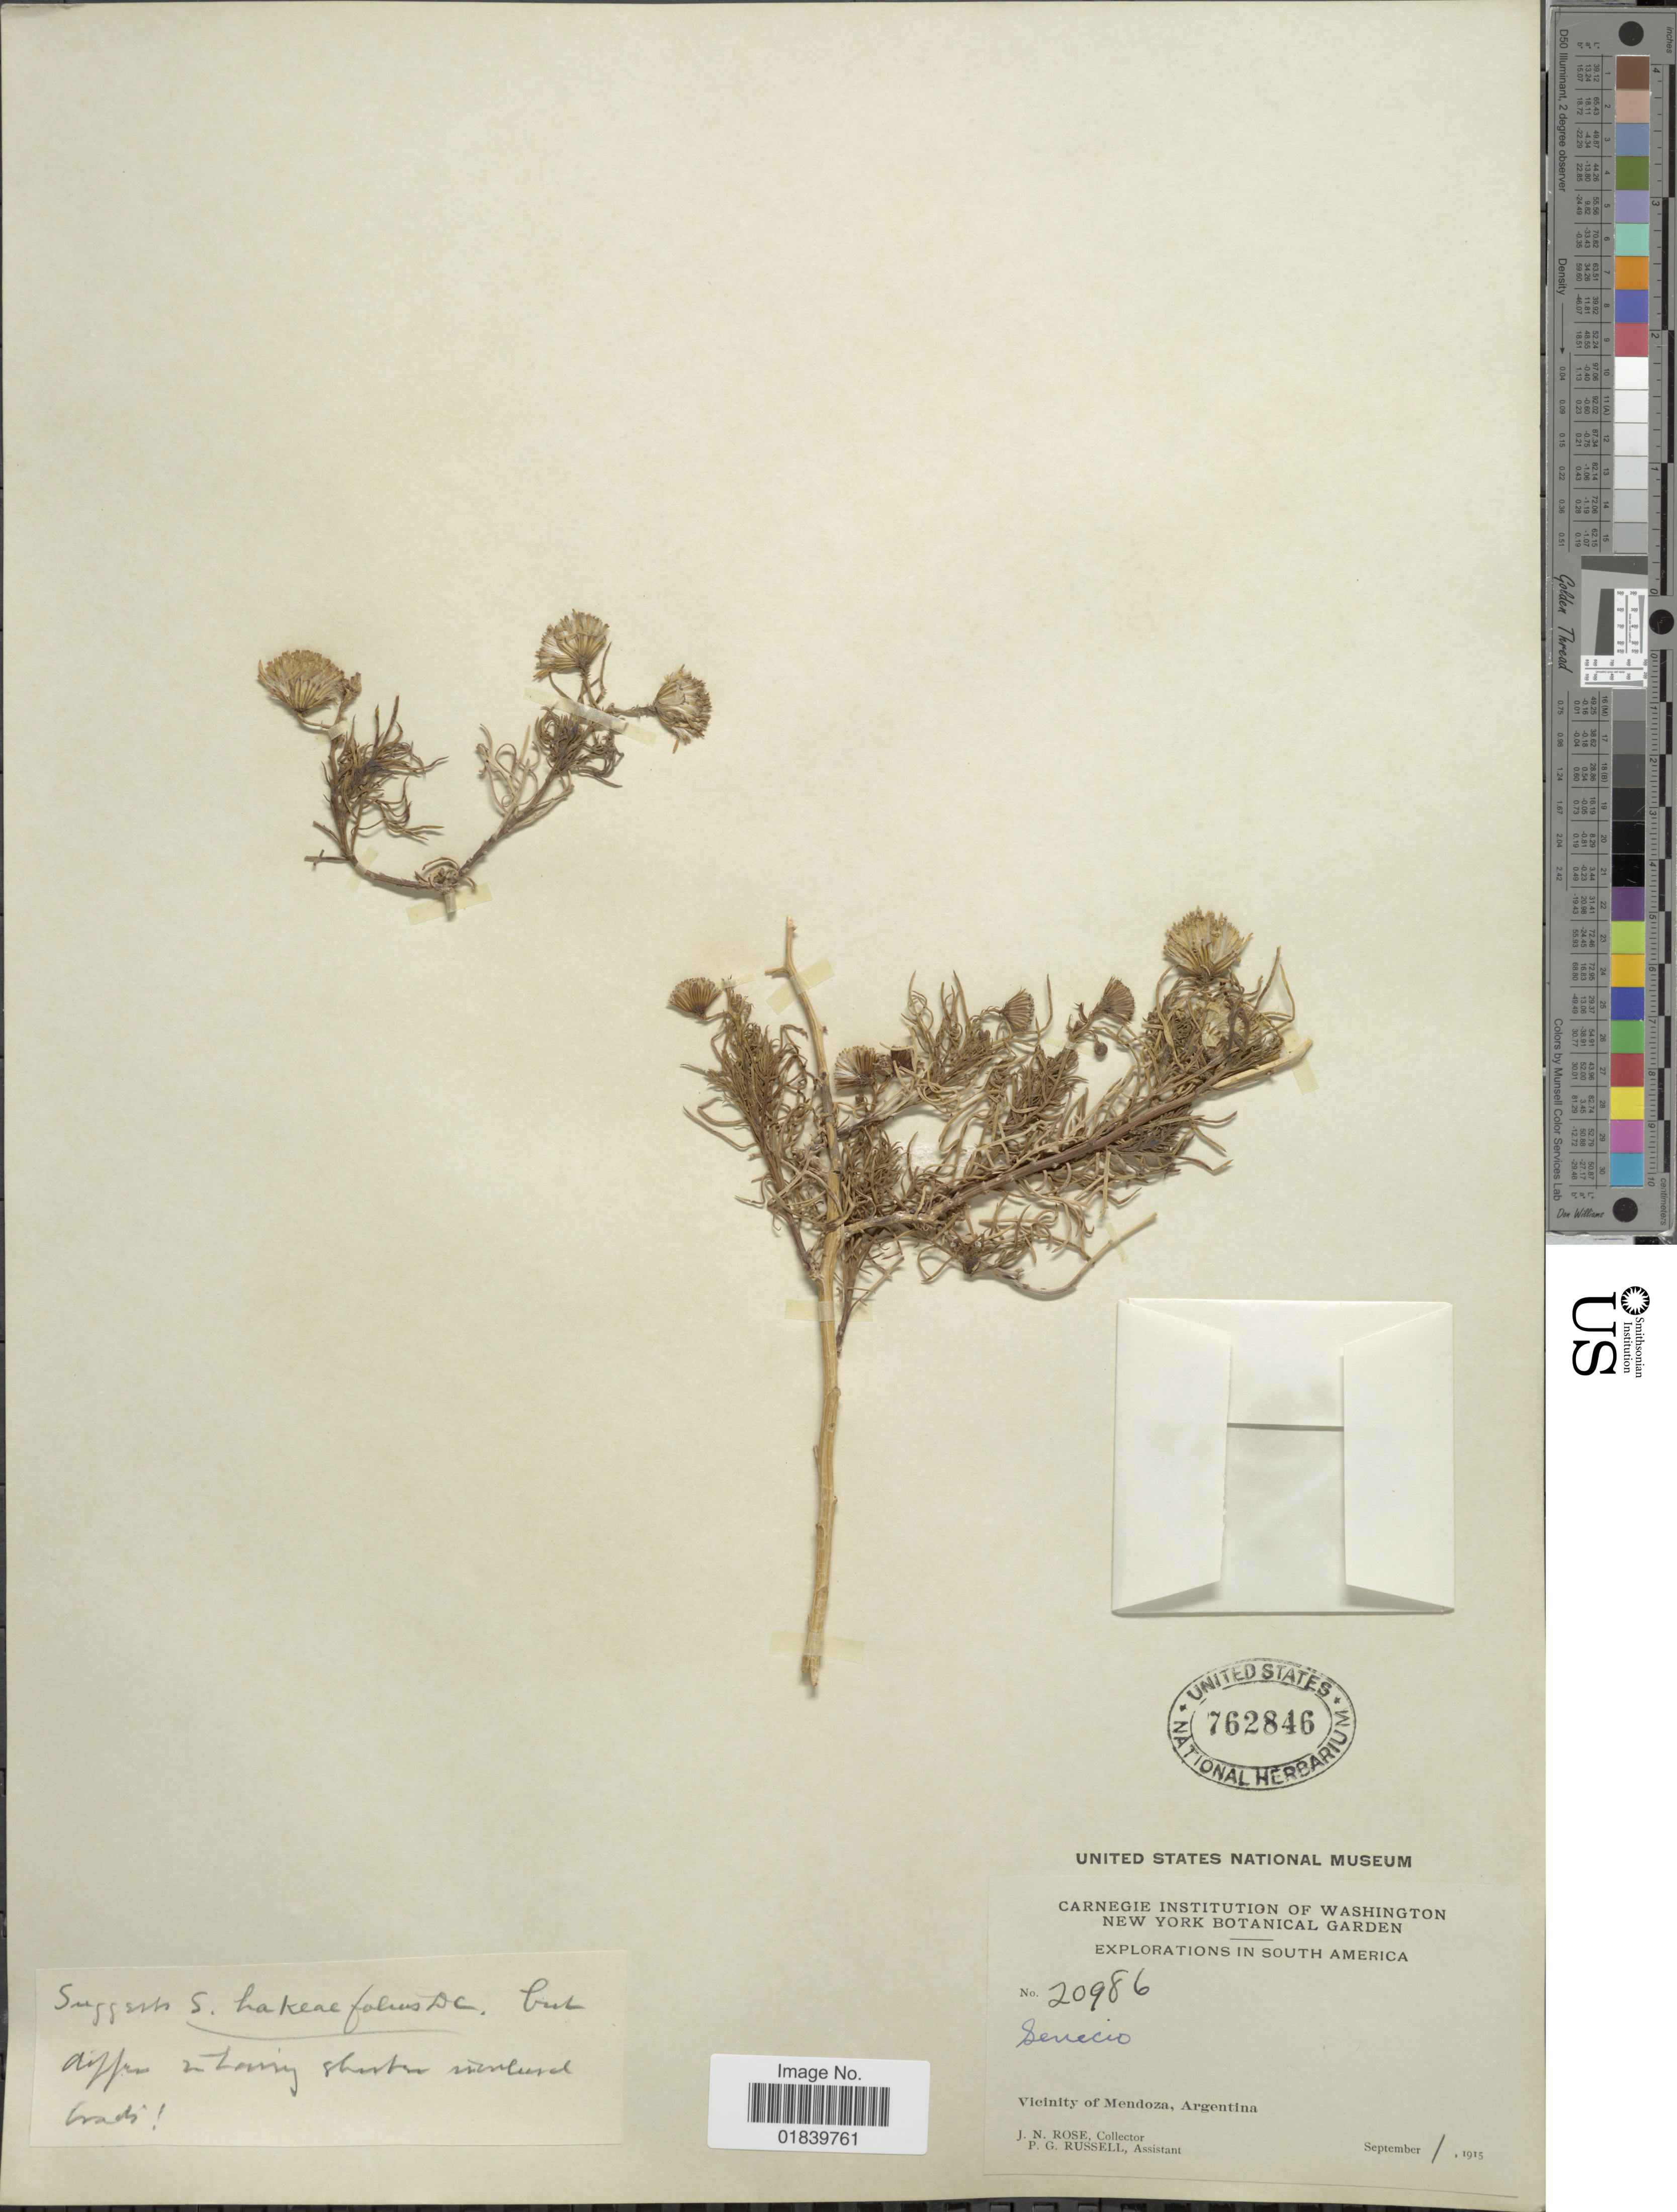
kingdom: Plantae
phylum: Tracheophyta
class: Magnoliopsida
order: Asterales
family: Asteraceae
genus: Senecio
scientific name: Senecio sp.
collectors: J. N. Rose & P. G. Russell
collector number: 20986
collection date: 1915-09-01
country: Argentina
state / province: Mendoza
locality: Vicinity of Mendoza, Argentina.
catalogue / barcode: US 762846